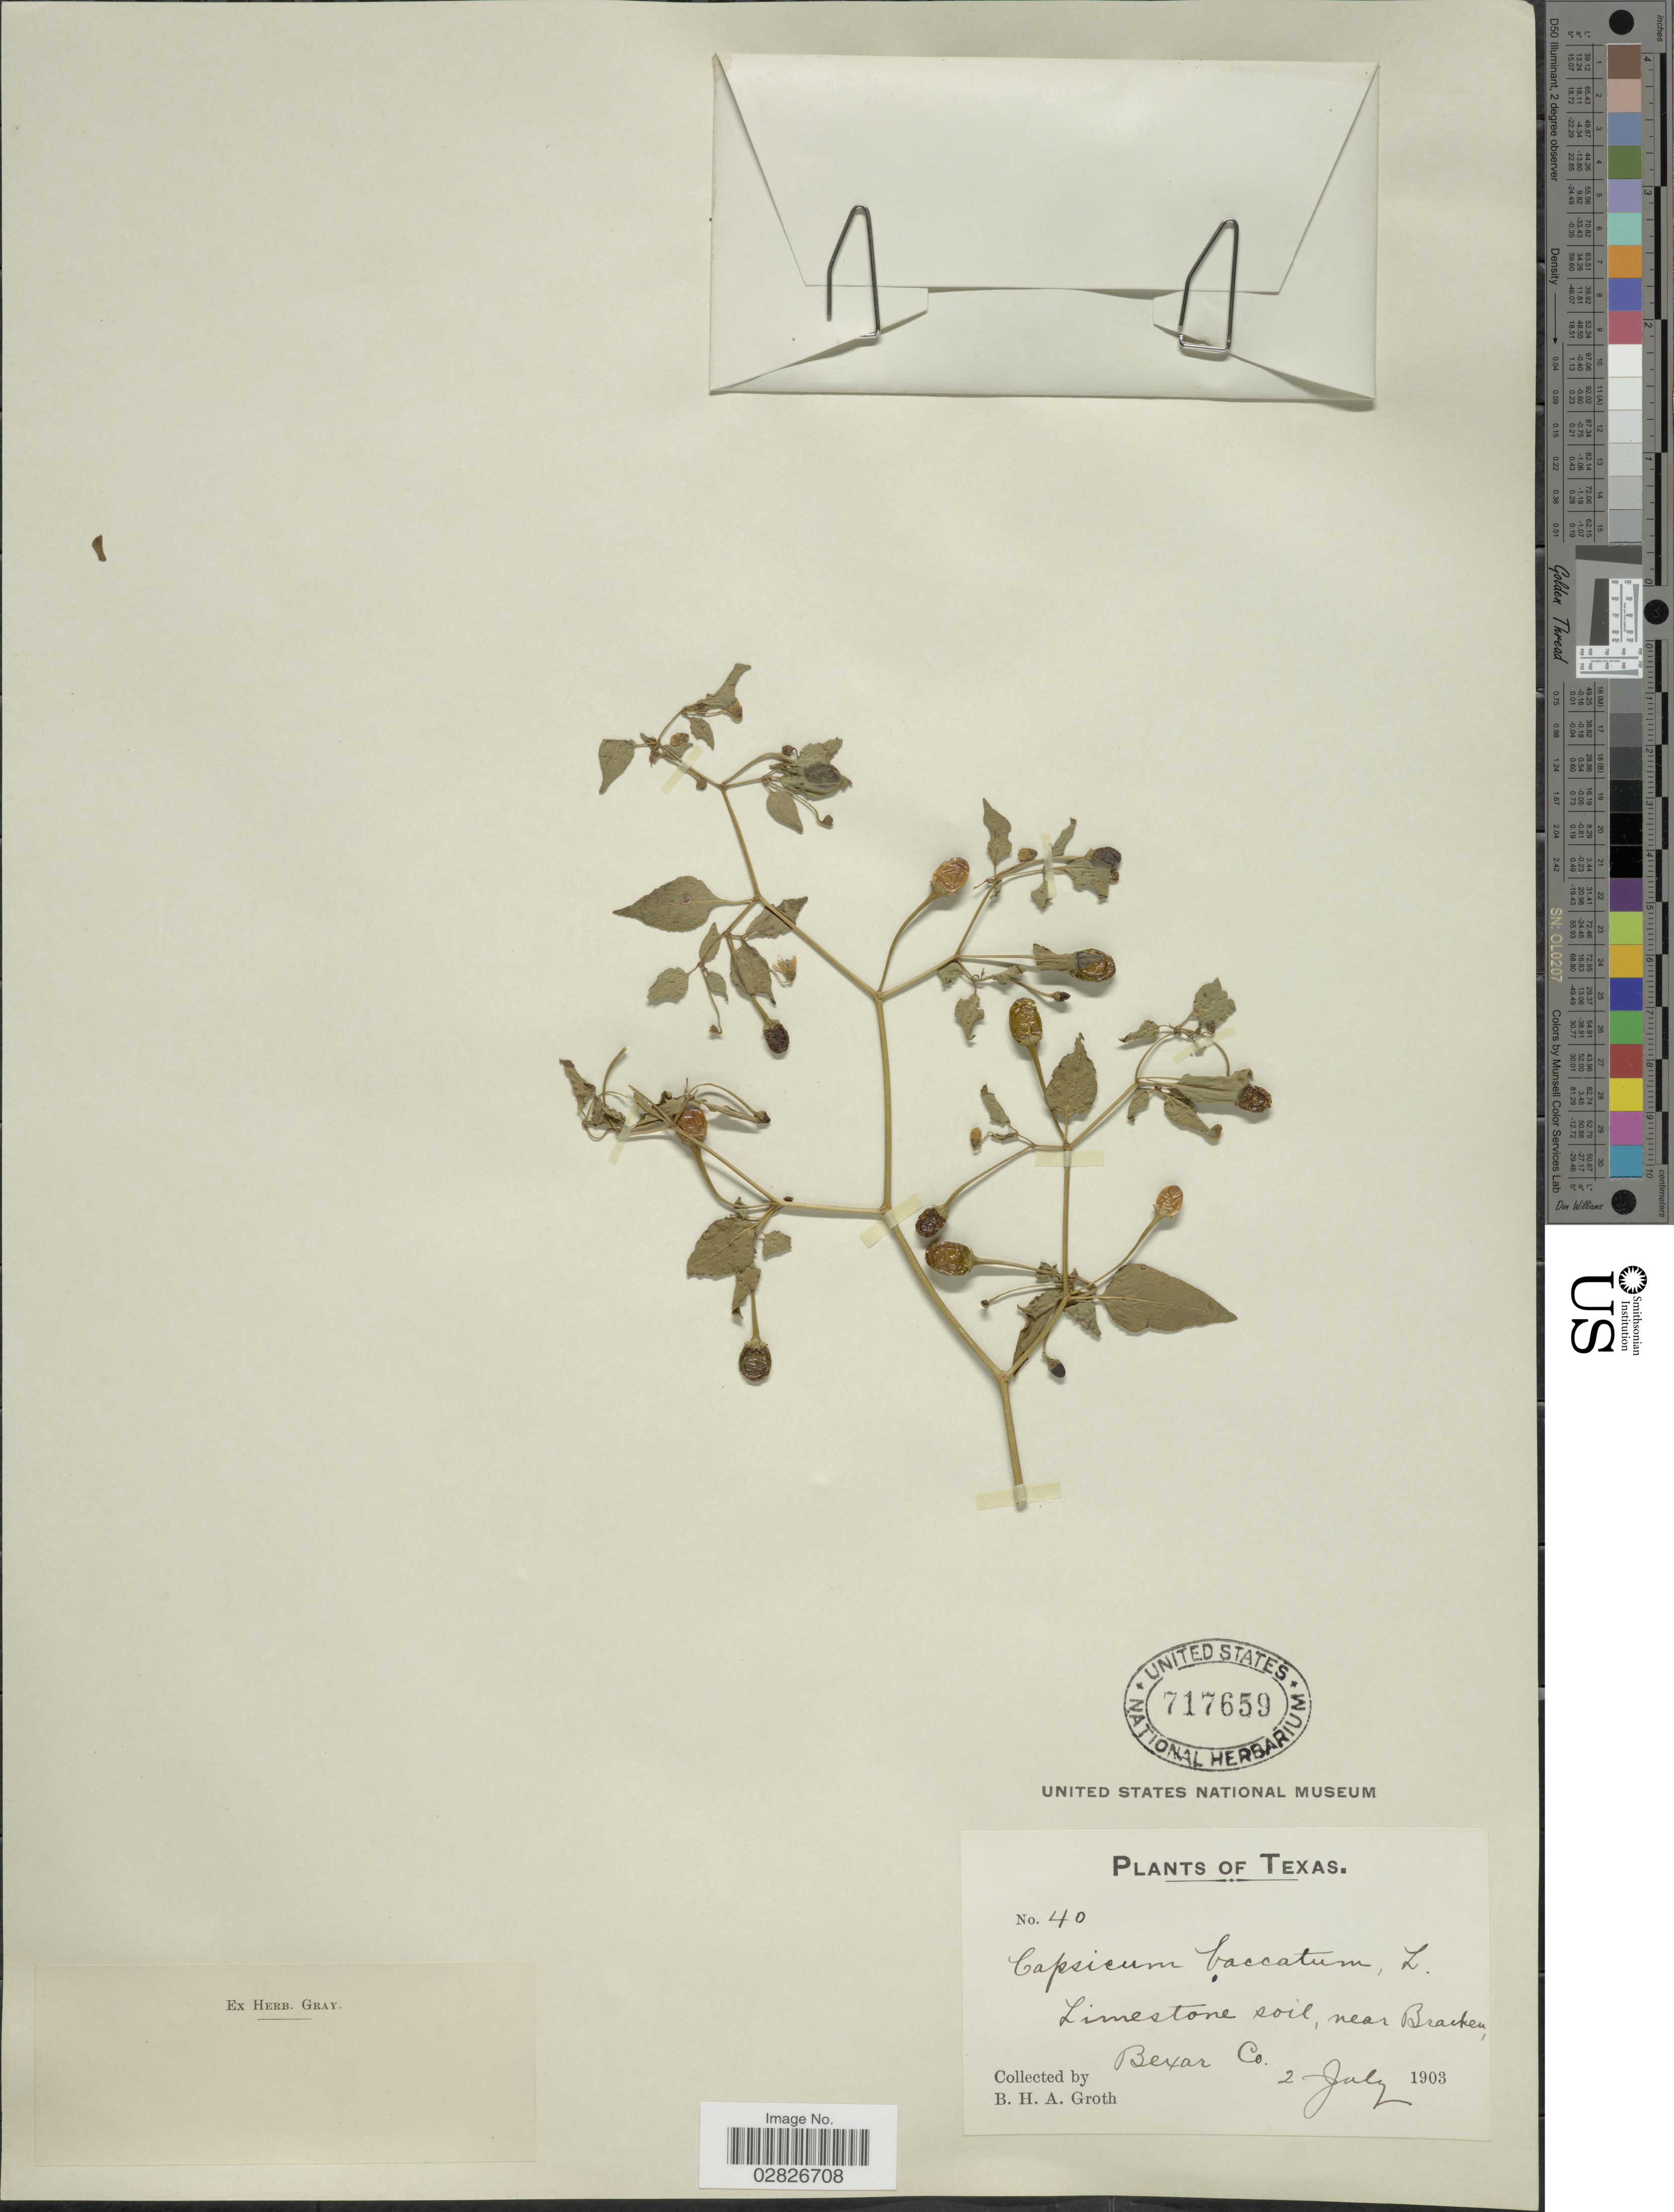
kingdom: Plantae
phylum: Tracheophyta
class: Magnoliopsida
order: Solanales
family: Solanaceae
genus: Capsicum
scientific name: Capsicum baccatum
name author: L.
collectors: B. Groth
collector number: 40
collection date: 1903-07-02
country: United States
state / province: Texas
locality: Limestone soil, near Bracken, Bexar Co.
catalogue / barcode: US 717659